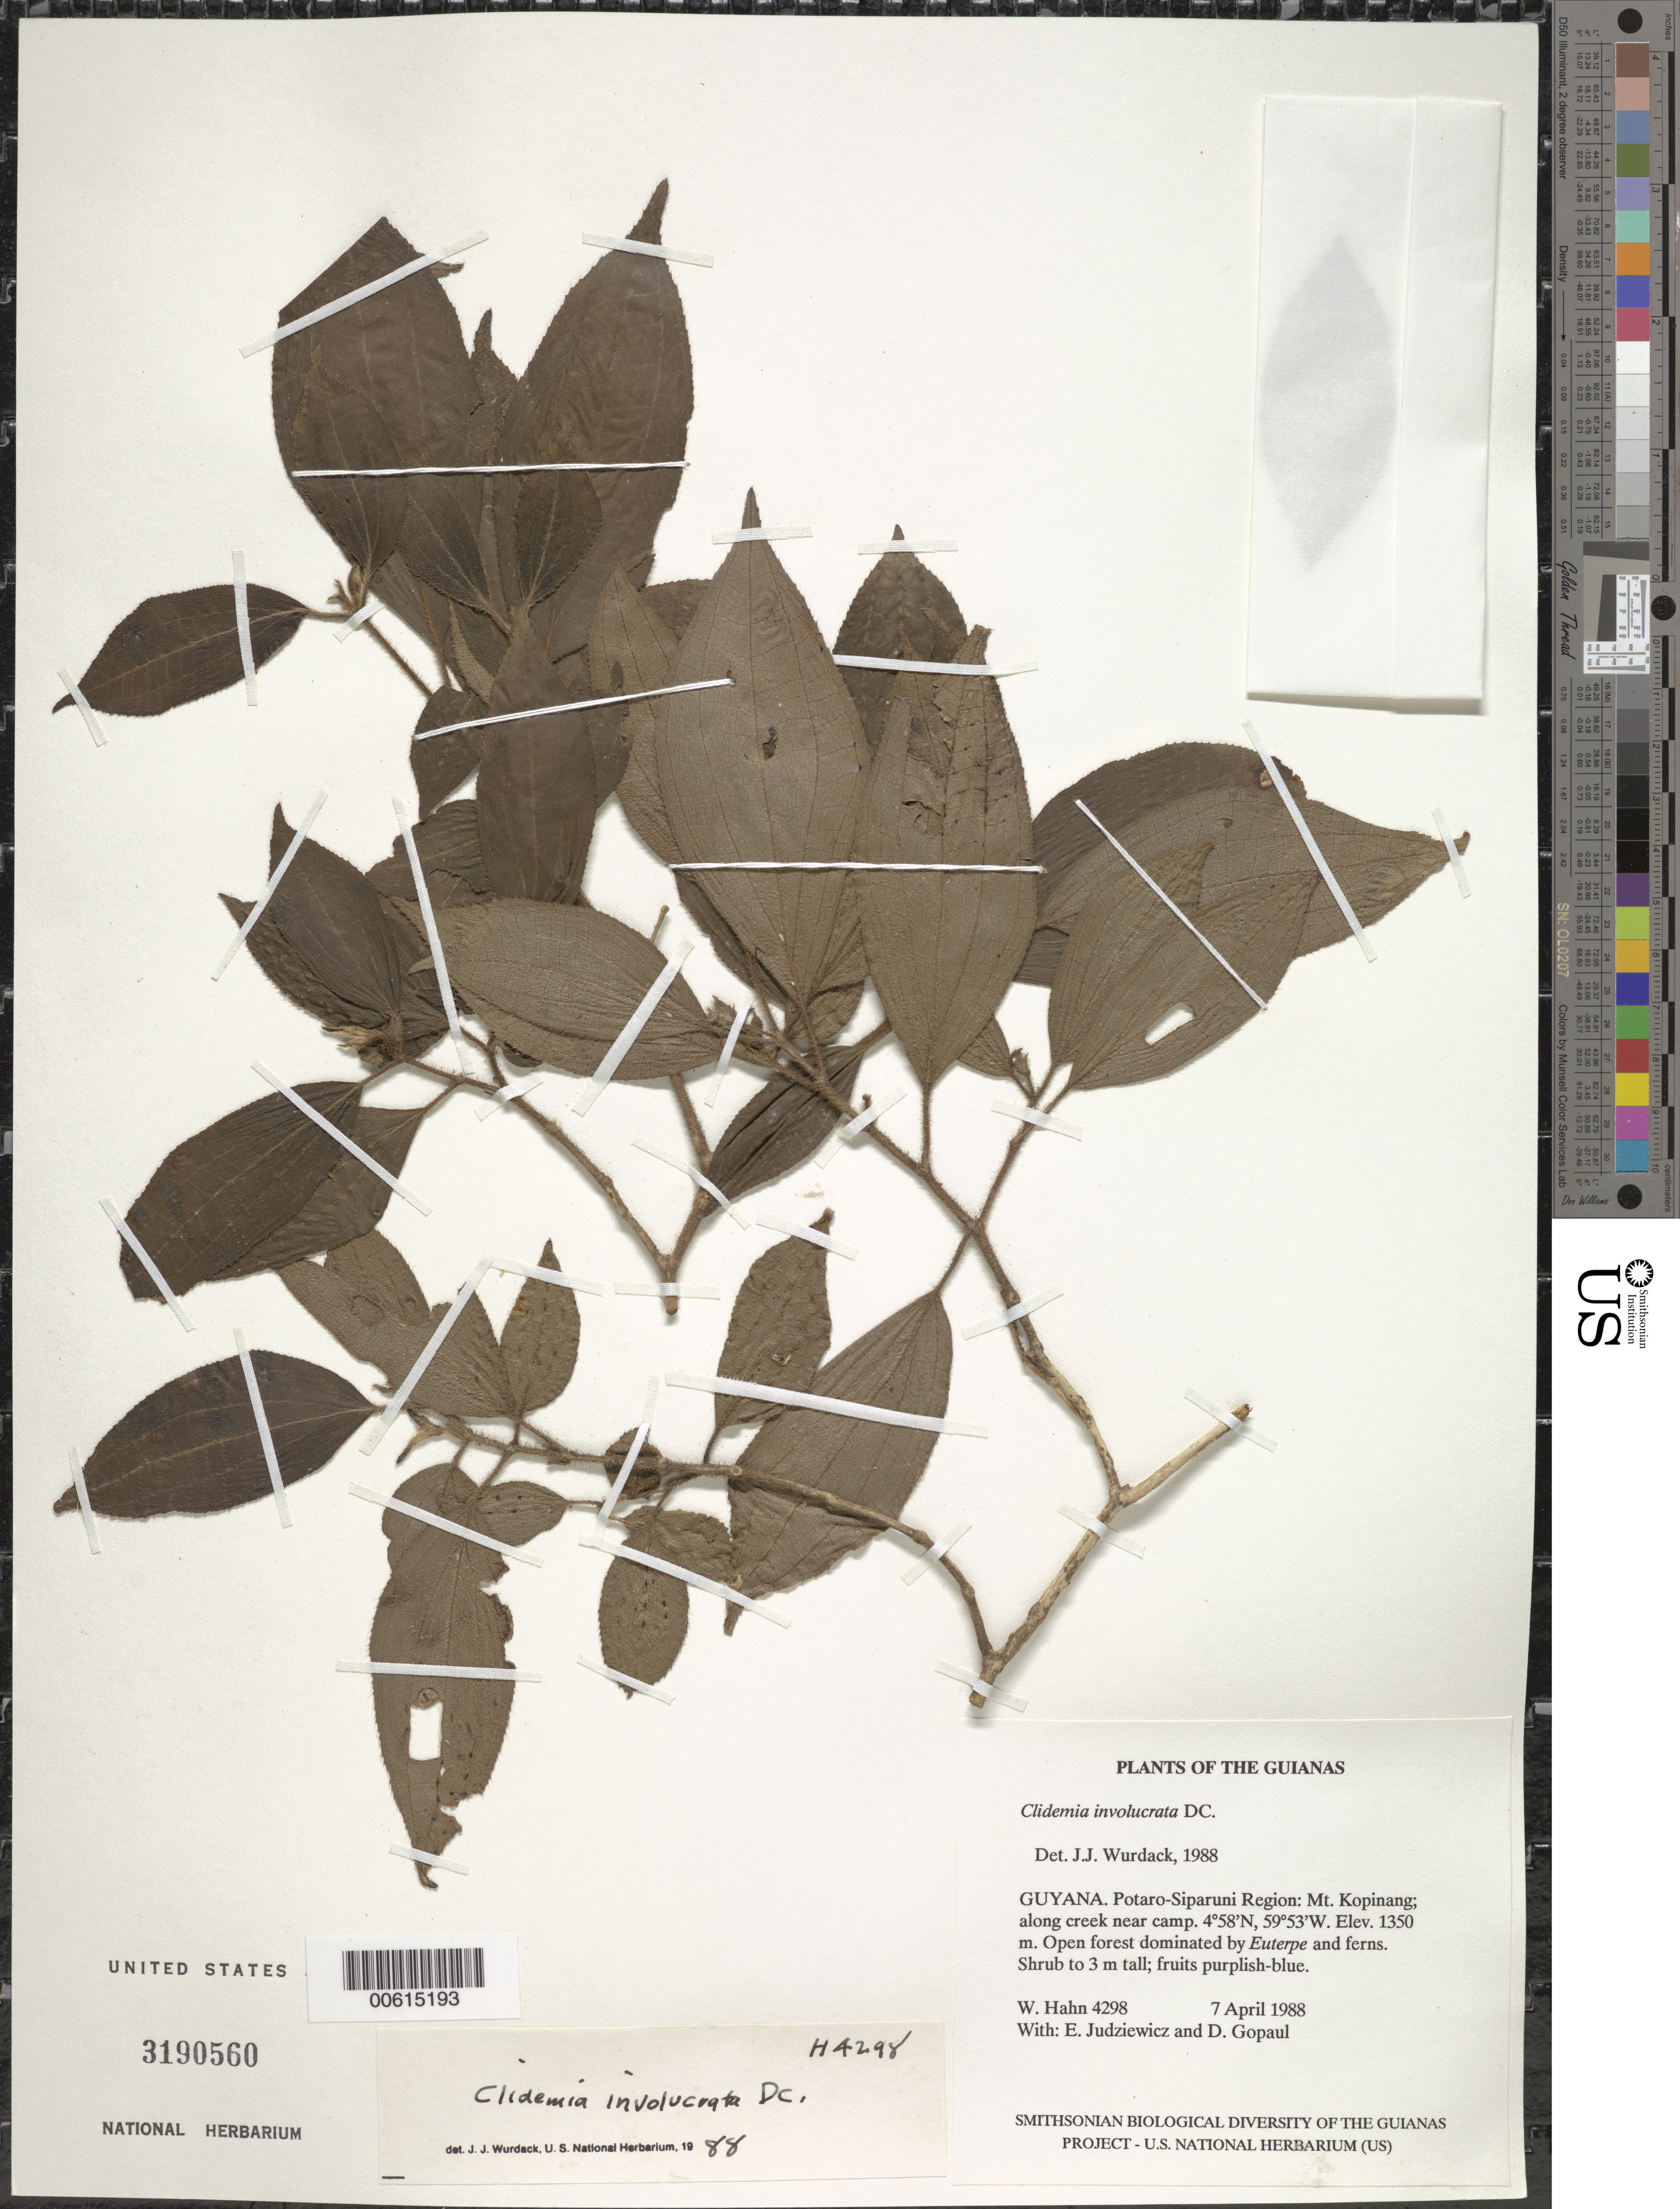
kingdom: Plantae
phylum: Tracheophyta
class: Magnoliopsida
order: Myrtales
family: Melastomataceae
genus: Clidemia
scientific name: Clidemia involucrata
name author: DC.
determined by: Wurdack, John J., (US), US (UNITED STATES)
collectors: W. Hahn, E. J. Judziewicz & D. Gopaul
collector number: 4298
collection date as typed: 7 April 1988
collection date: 1988-04-07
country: Guyana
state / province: Potaro-Siparuni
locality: Mt. Kopinang; along creek near camp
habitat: Open forest dominated by Euterpe and ferns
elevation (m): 1350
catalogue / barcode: US 3190560